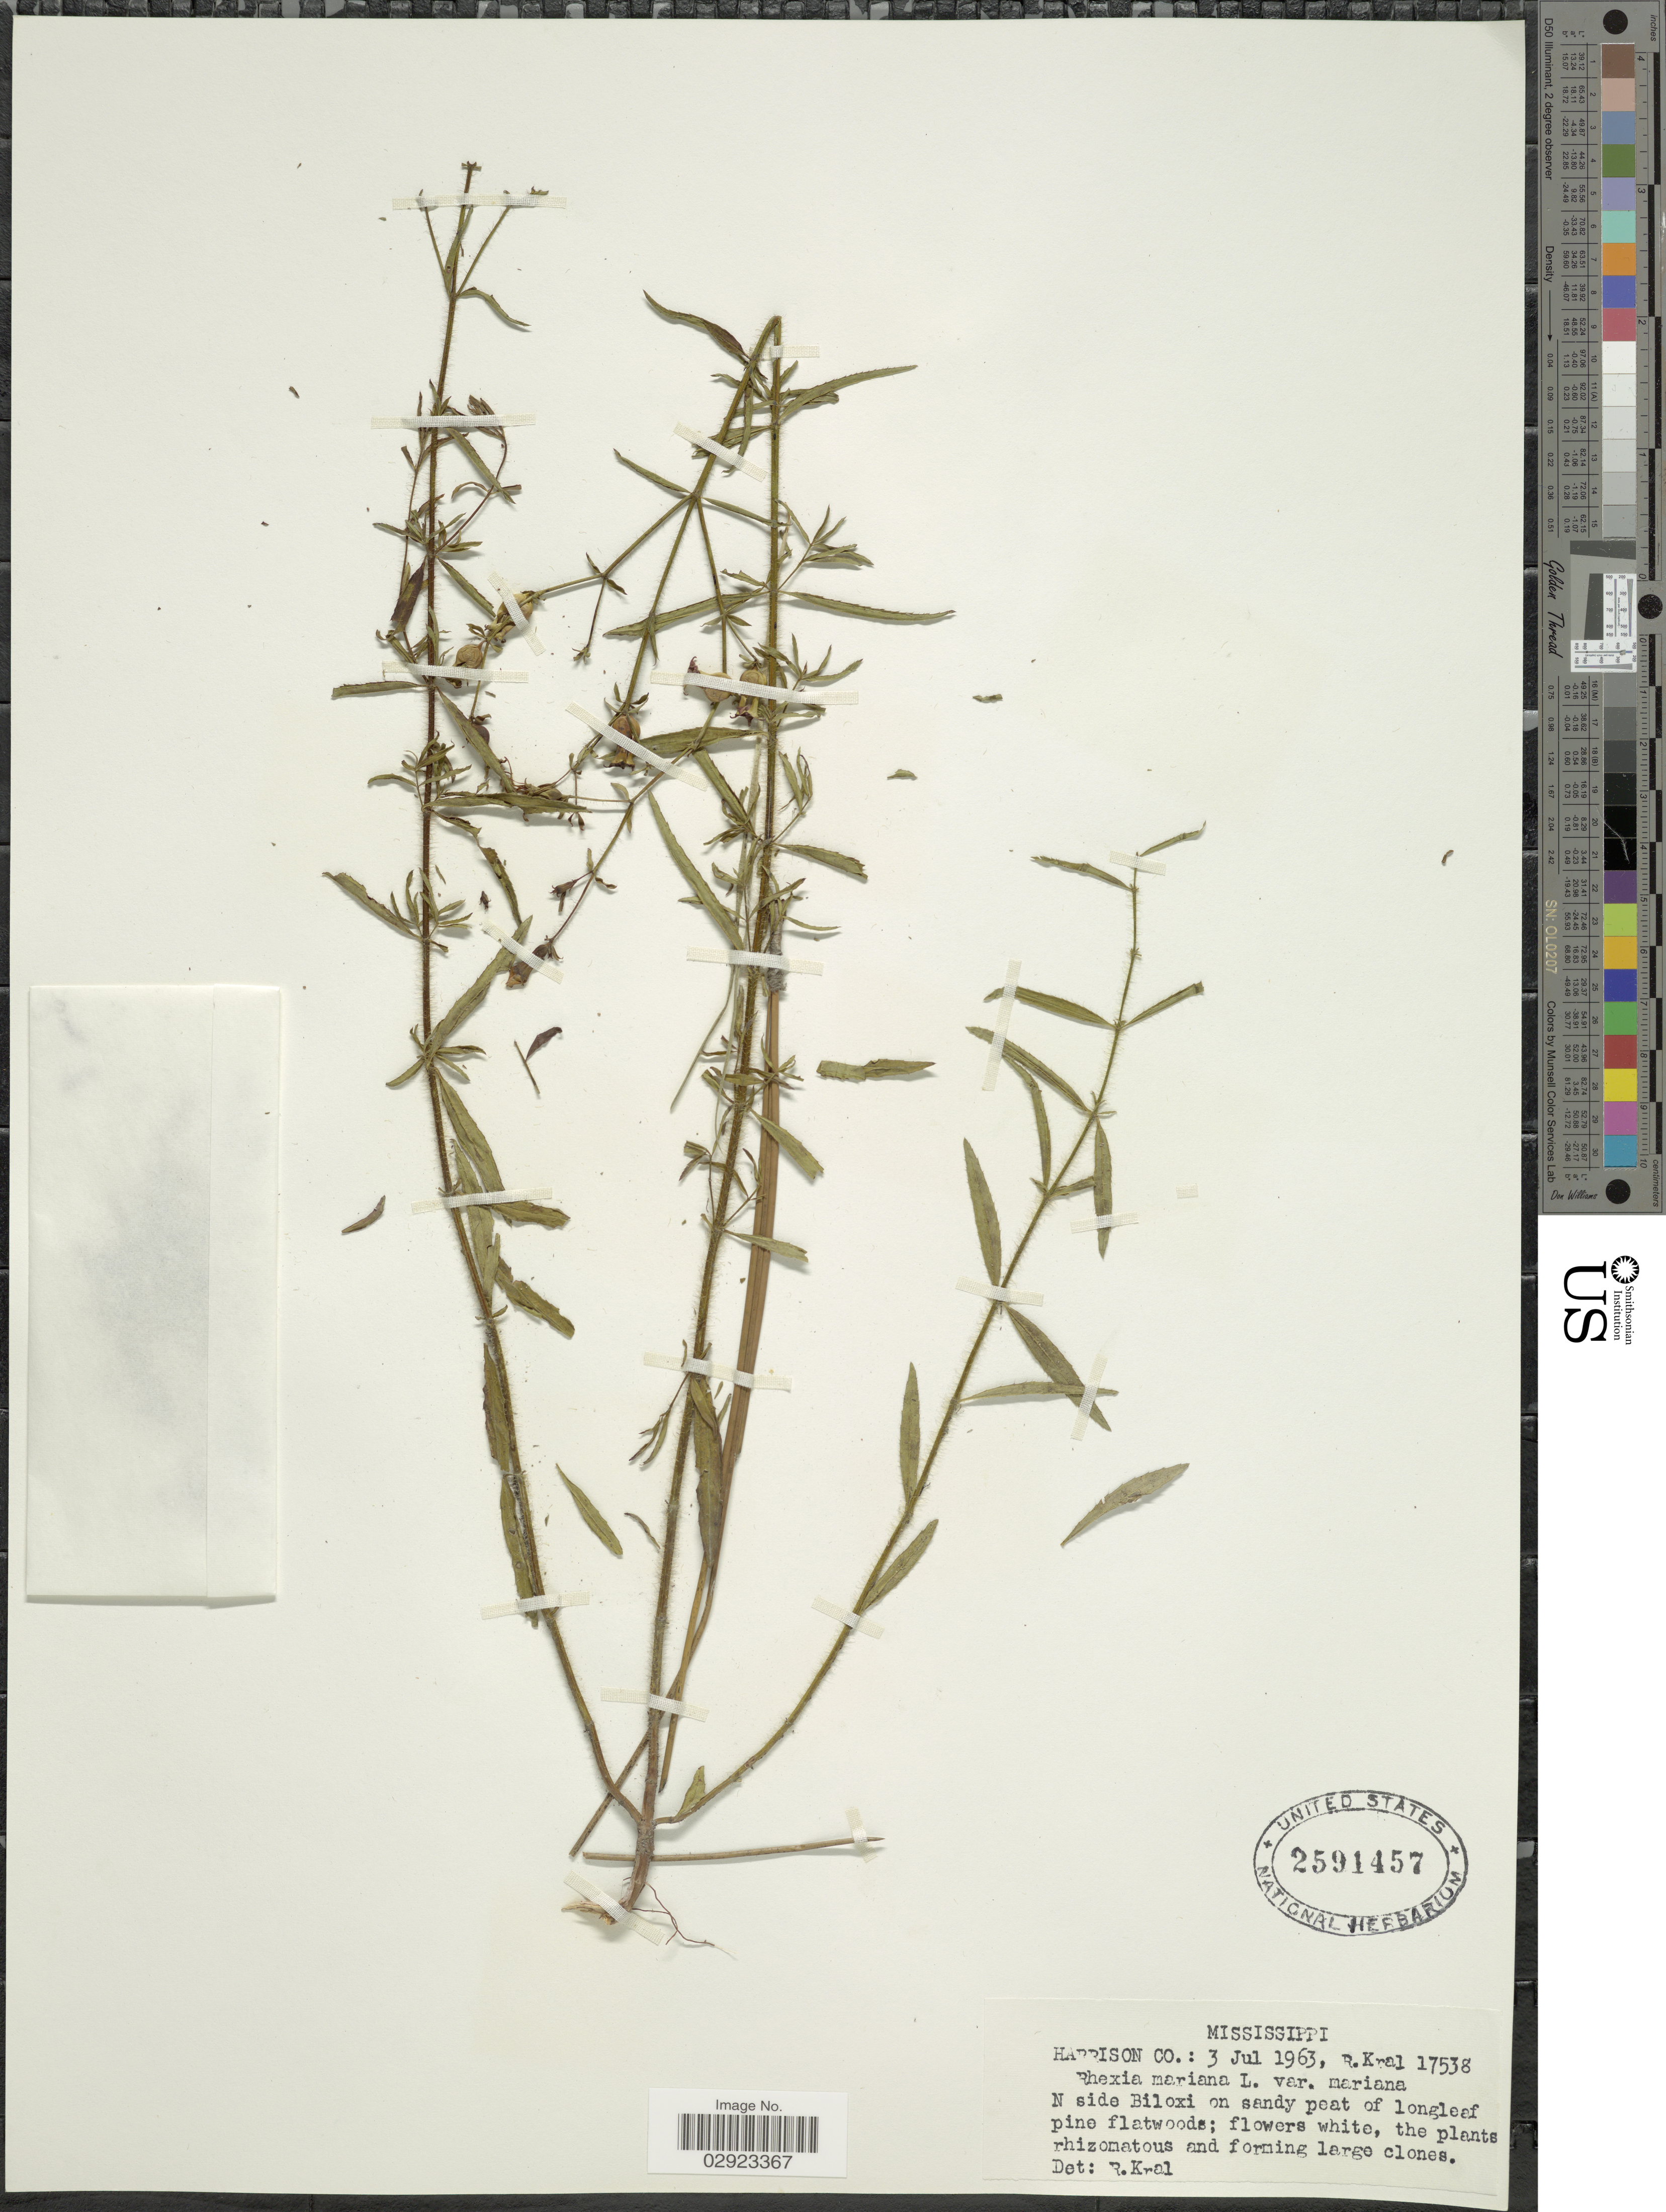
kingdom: Plantae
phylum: Tracheophyta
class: Magnoliopsida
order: Myrtales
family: Melastomataceae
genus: Rhexia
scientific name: Rhexia mariana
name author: L.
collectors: R. Kral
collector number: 17538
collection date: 1963-07-03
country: United States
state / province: Mississippi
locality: Harrison Co., N side Biloxi.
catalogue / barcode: US 2591457